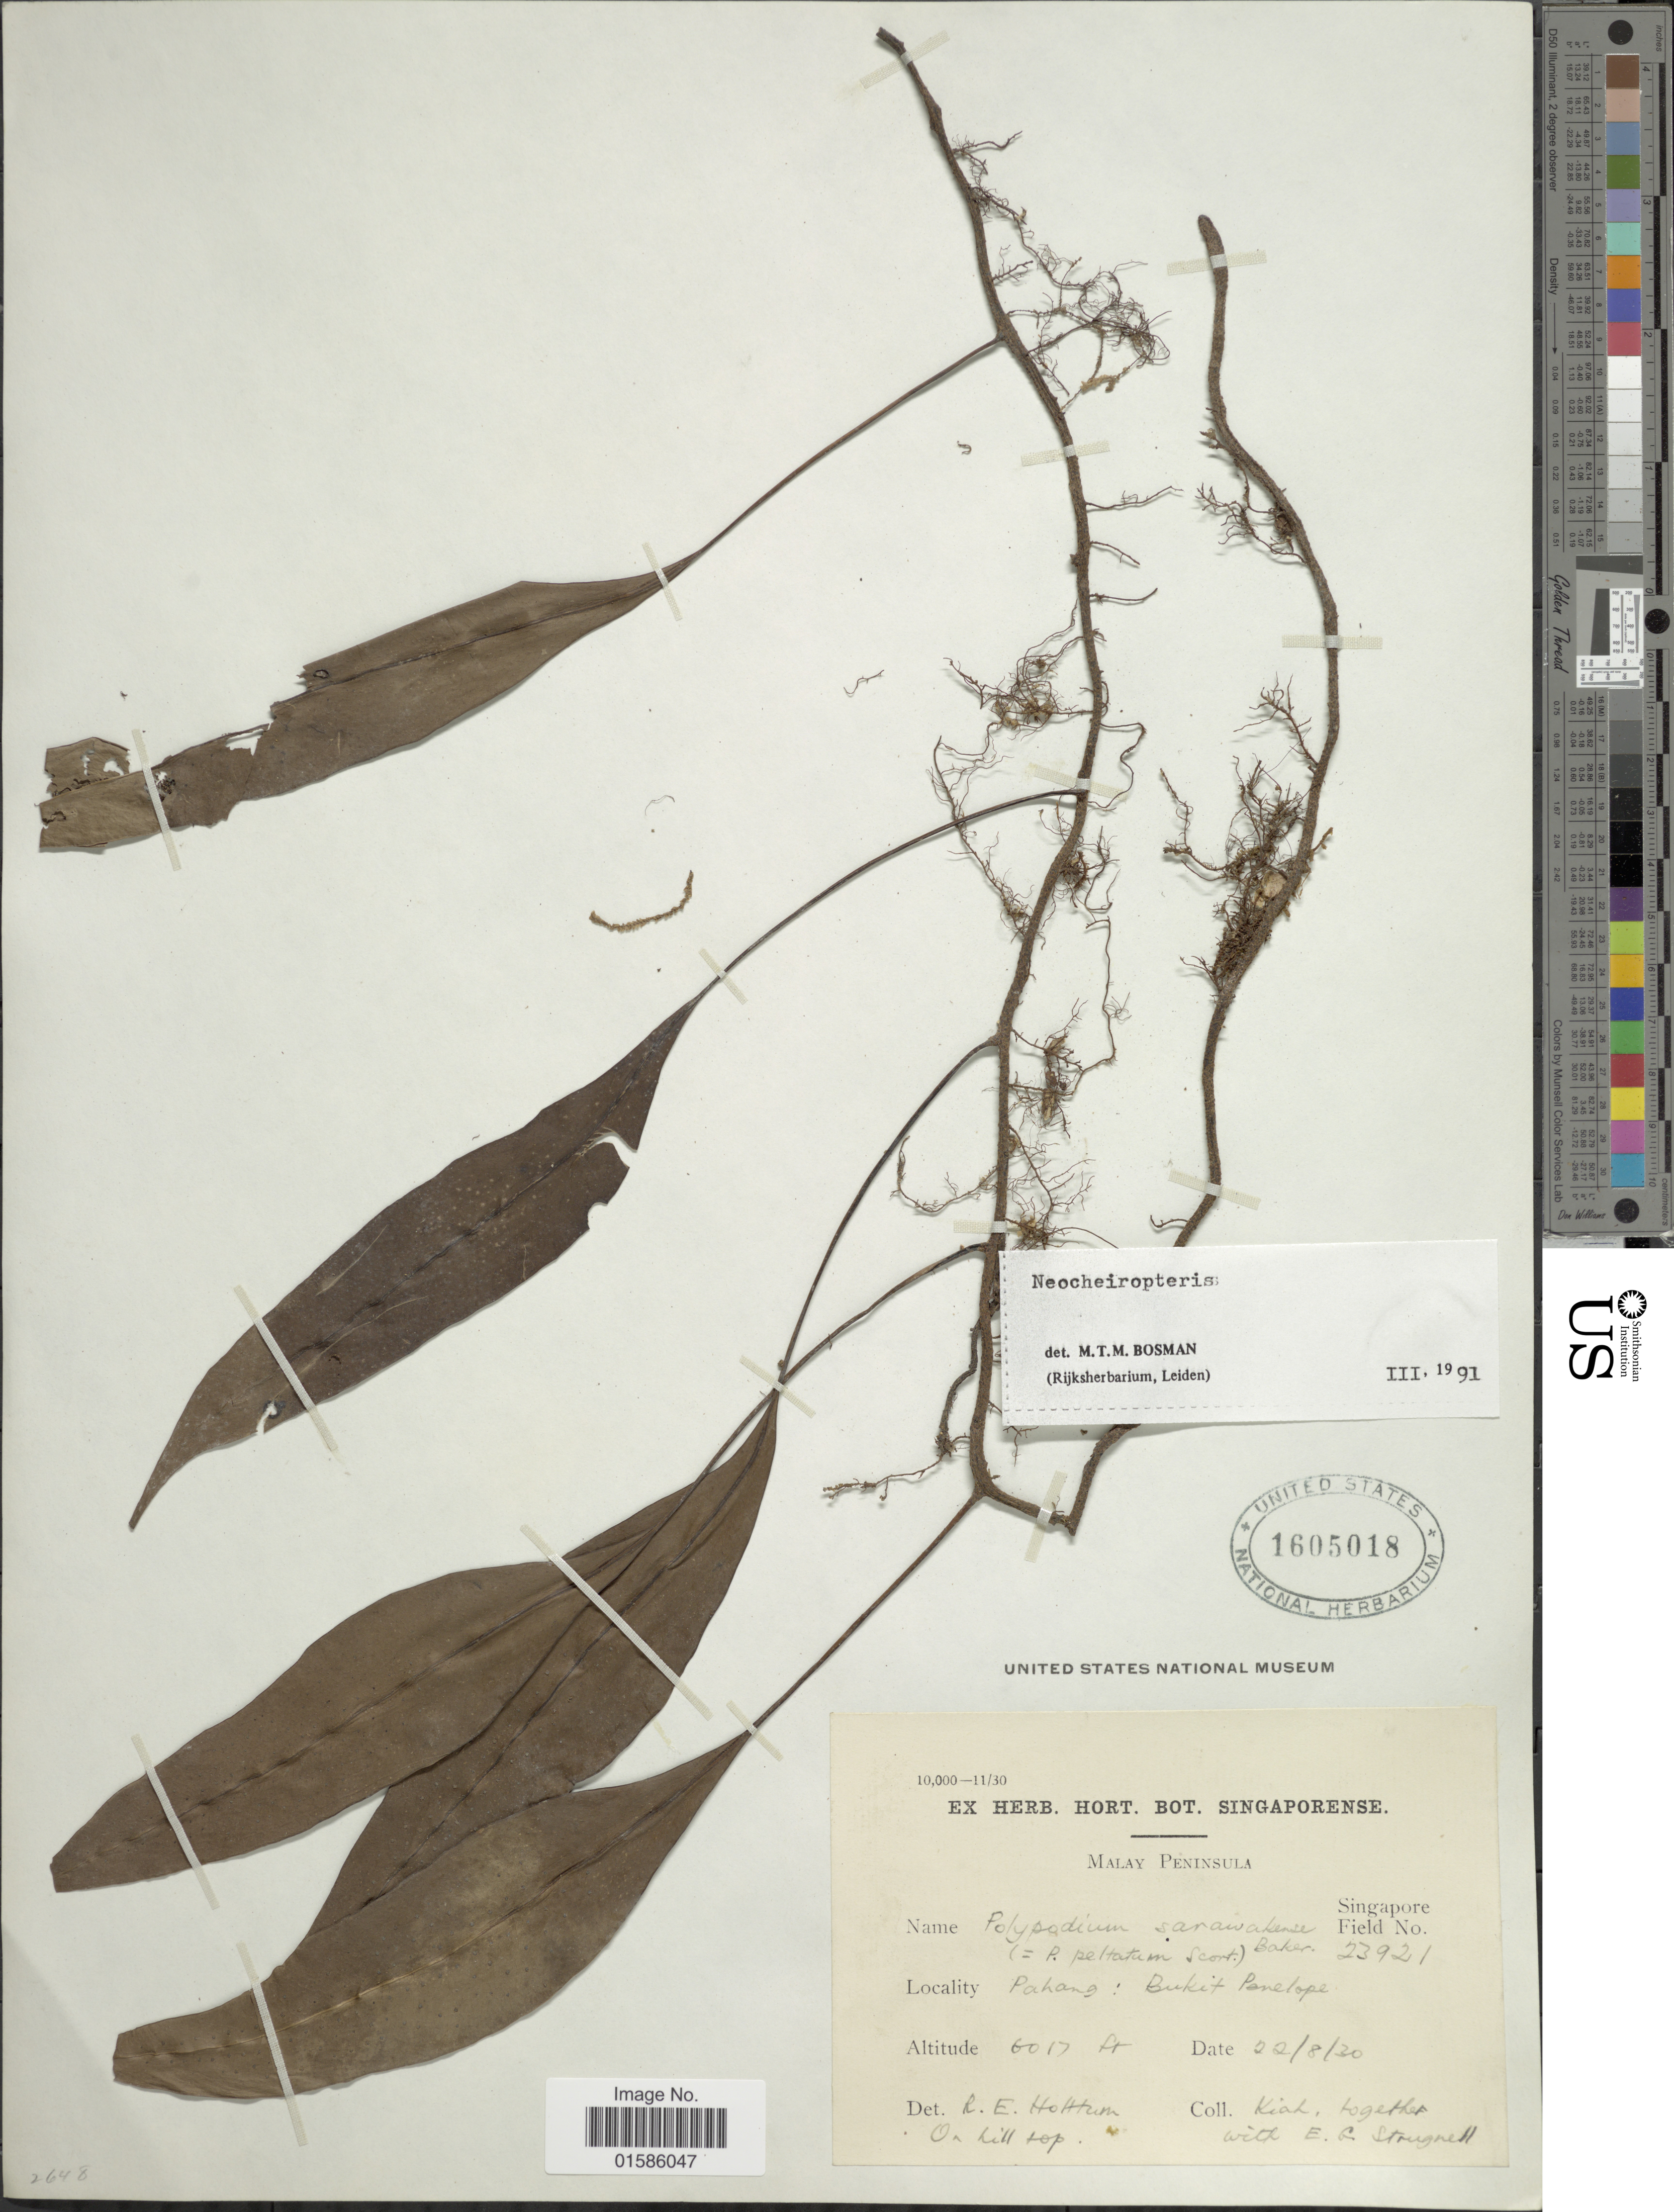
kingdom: Plantae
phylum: Tracheophyta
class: Polypodiopsida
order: Polypodiales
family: Polypodiaceae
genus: Microsorum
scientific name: Microsorum sarawakense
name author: (Baker) Ching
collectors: -. Kiah & E. Strugnell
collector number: Singapore Field 23921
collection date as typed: Transcribed d/m/y: 22/8/30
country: Malaysia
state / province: Pahang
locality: Malay, Peninsula, Bukit Penelope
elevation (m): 1834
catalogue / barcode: US 1605018